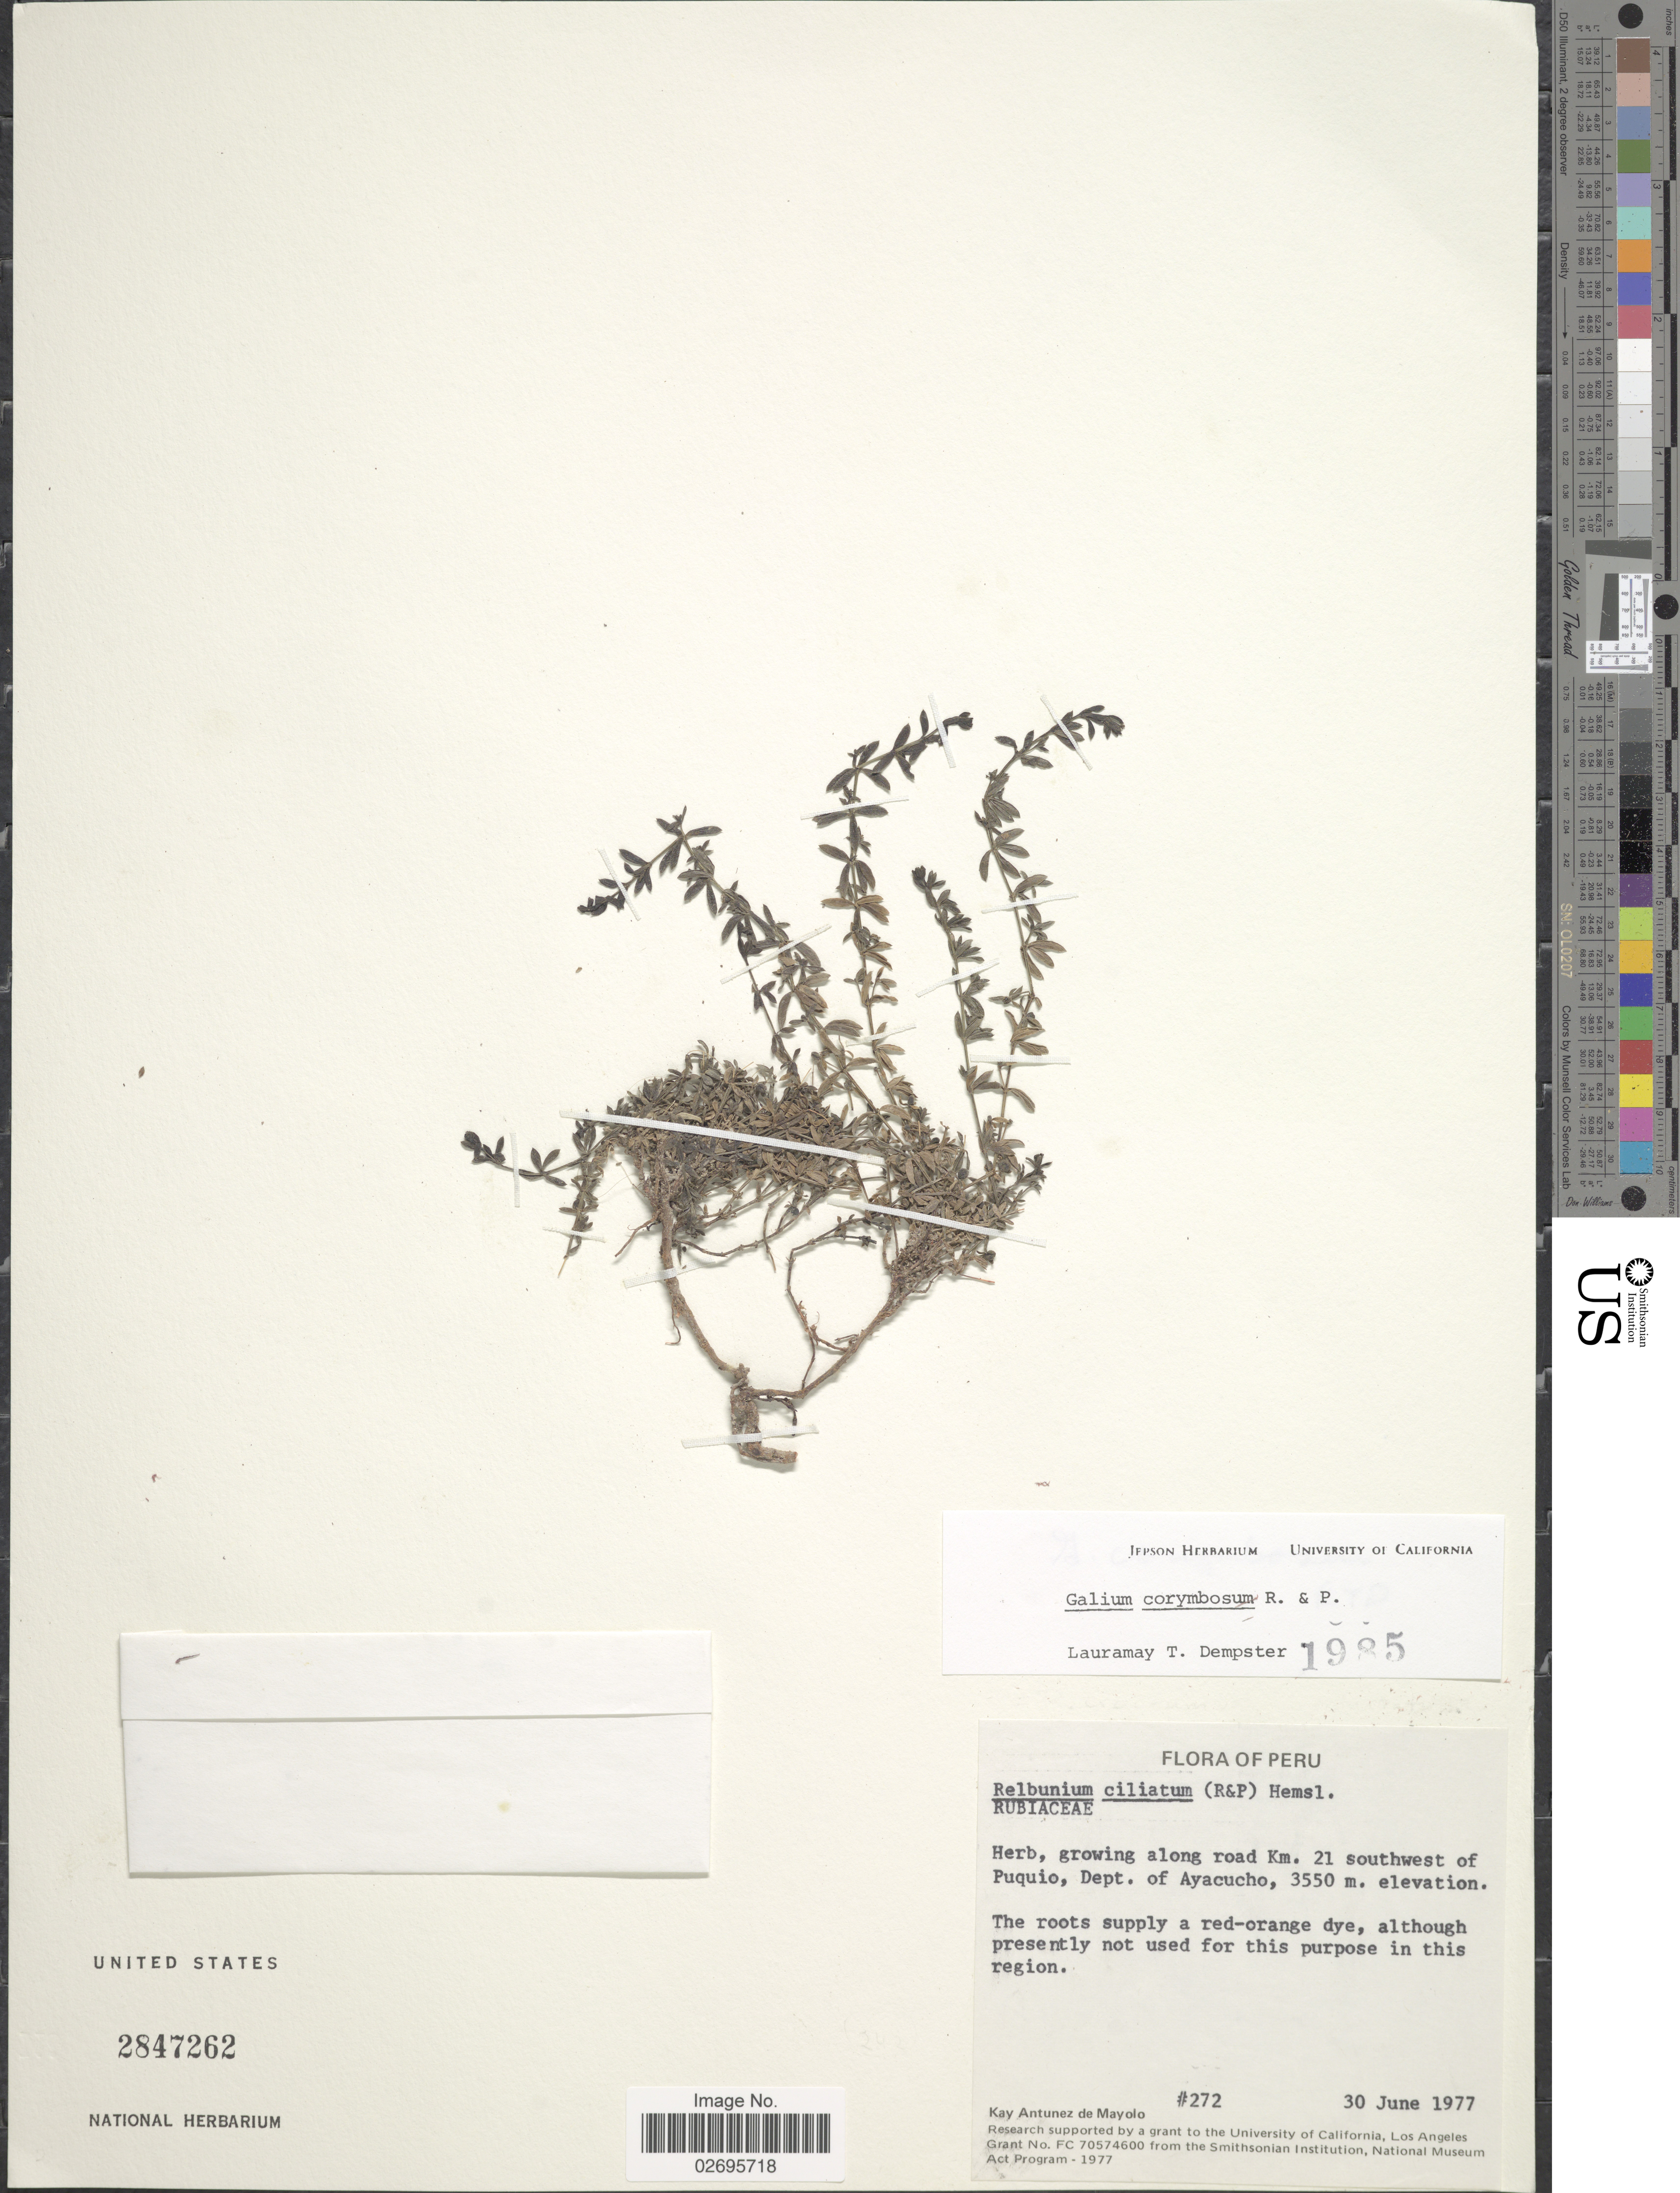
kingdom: Plantae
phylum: Tracheophyta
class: Magnoliopsida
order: Gentianales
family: Rubiaceae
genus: Galium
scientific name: Galium corymbosum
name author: Ruiz & Pav.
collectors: K. Antunez de Mayolo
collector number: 272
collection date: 1977-06-30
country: Peru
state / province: Ayacucho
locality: Along road Km. 21 southwest of Puquio, Dept. of Ayacucho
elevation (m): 3550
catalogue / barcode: US 2847262